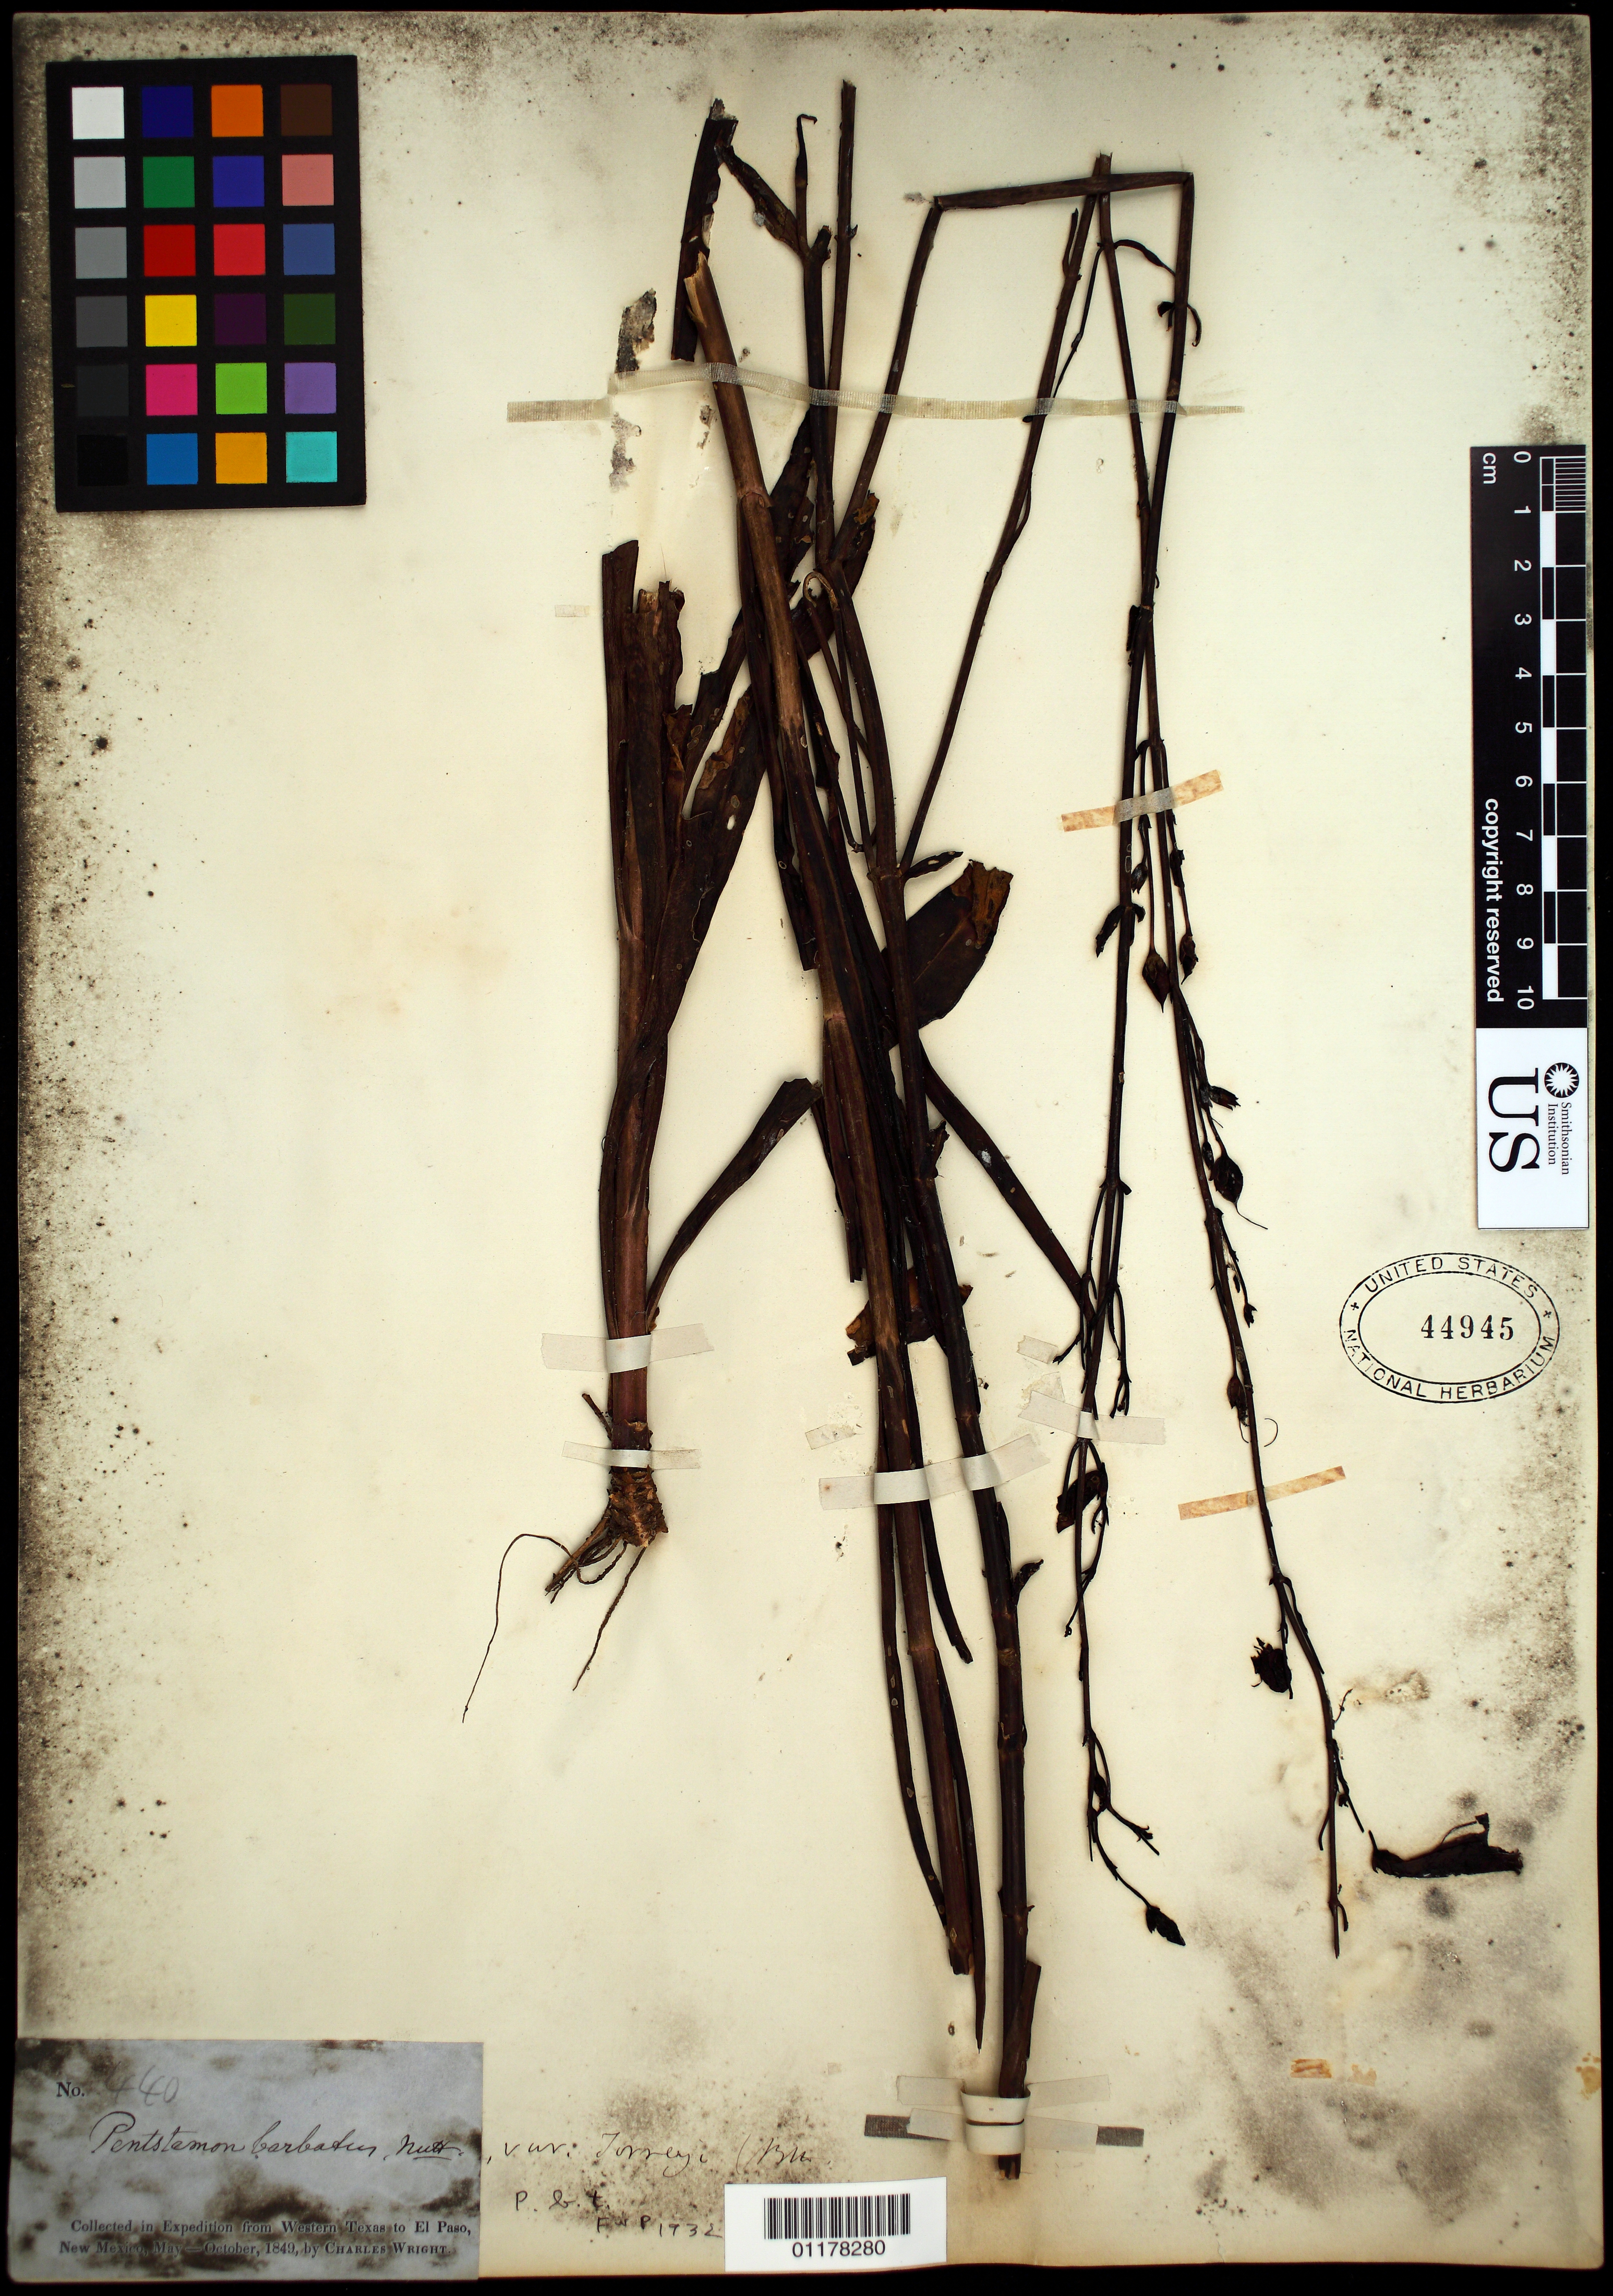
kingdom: Plantae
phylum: Tracheophyta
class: Magnoliopsida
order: Lamiales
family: Plantaginaceae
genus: Penstemon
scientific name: Penstemon barbatus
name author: (Cav.) Roth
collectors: C. Wright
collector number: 440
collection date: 1849-05/1849-10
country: United States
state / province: New Mexico / Texas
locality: from Western Texas to El Paso, New Mexico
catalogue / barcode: US 44945